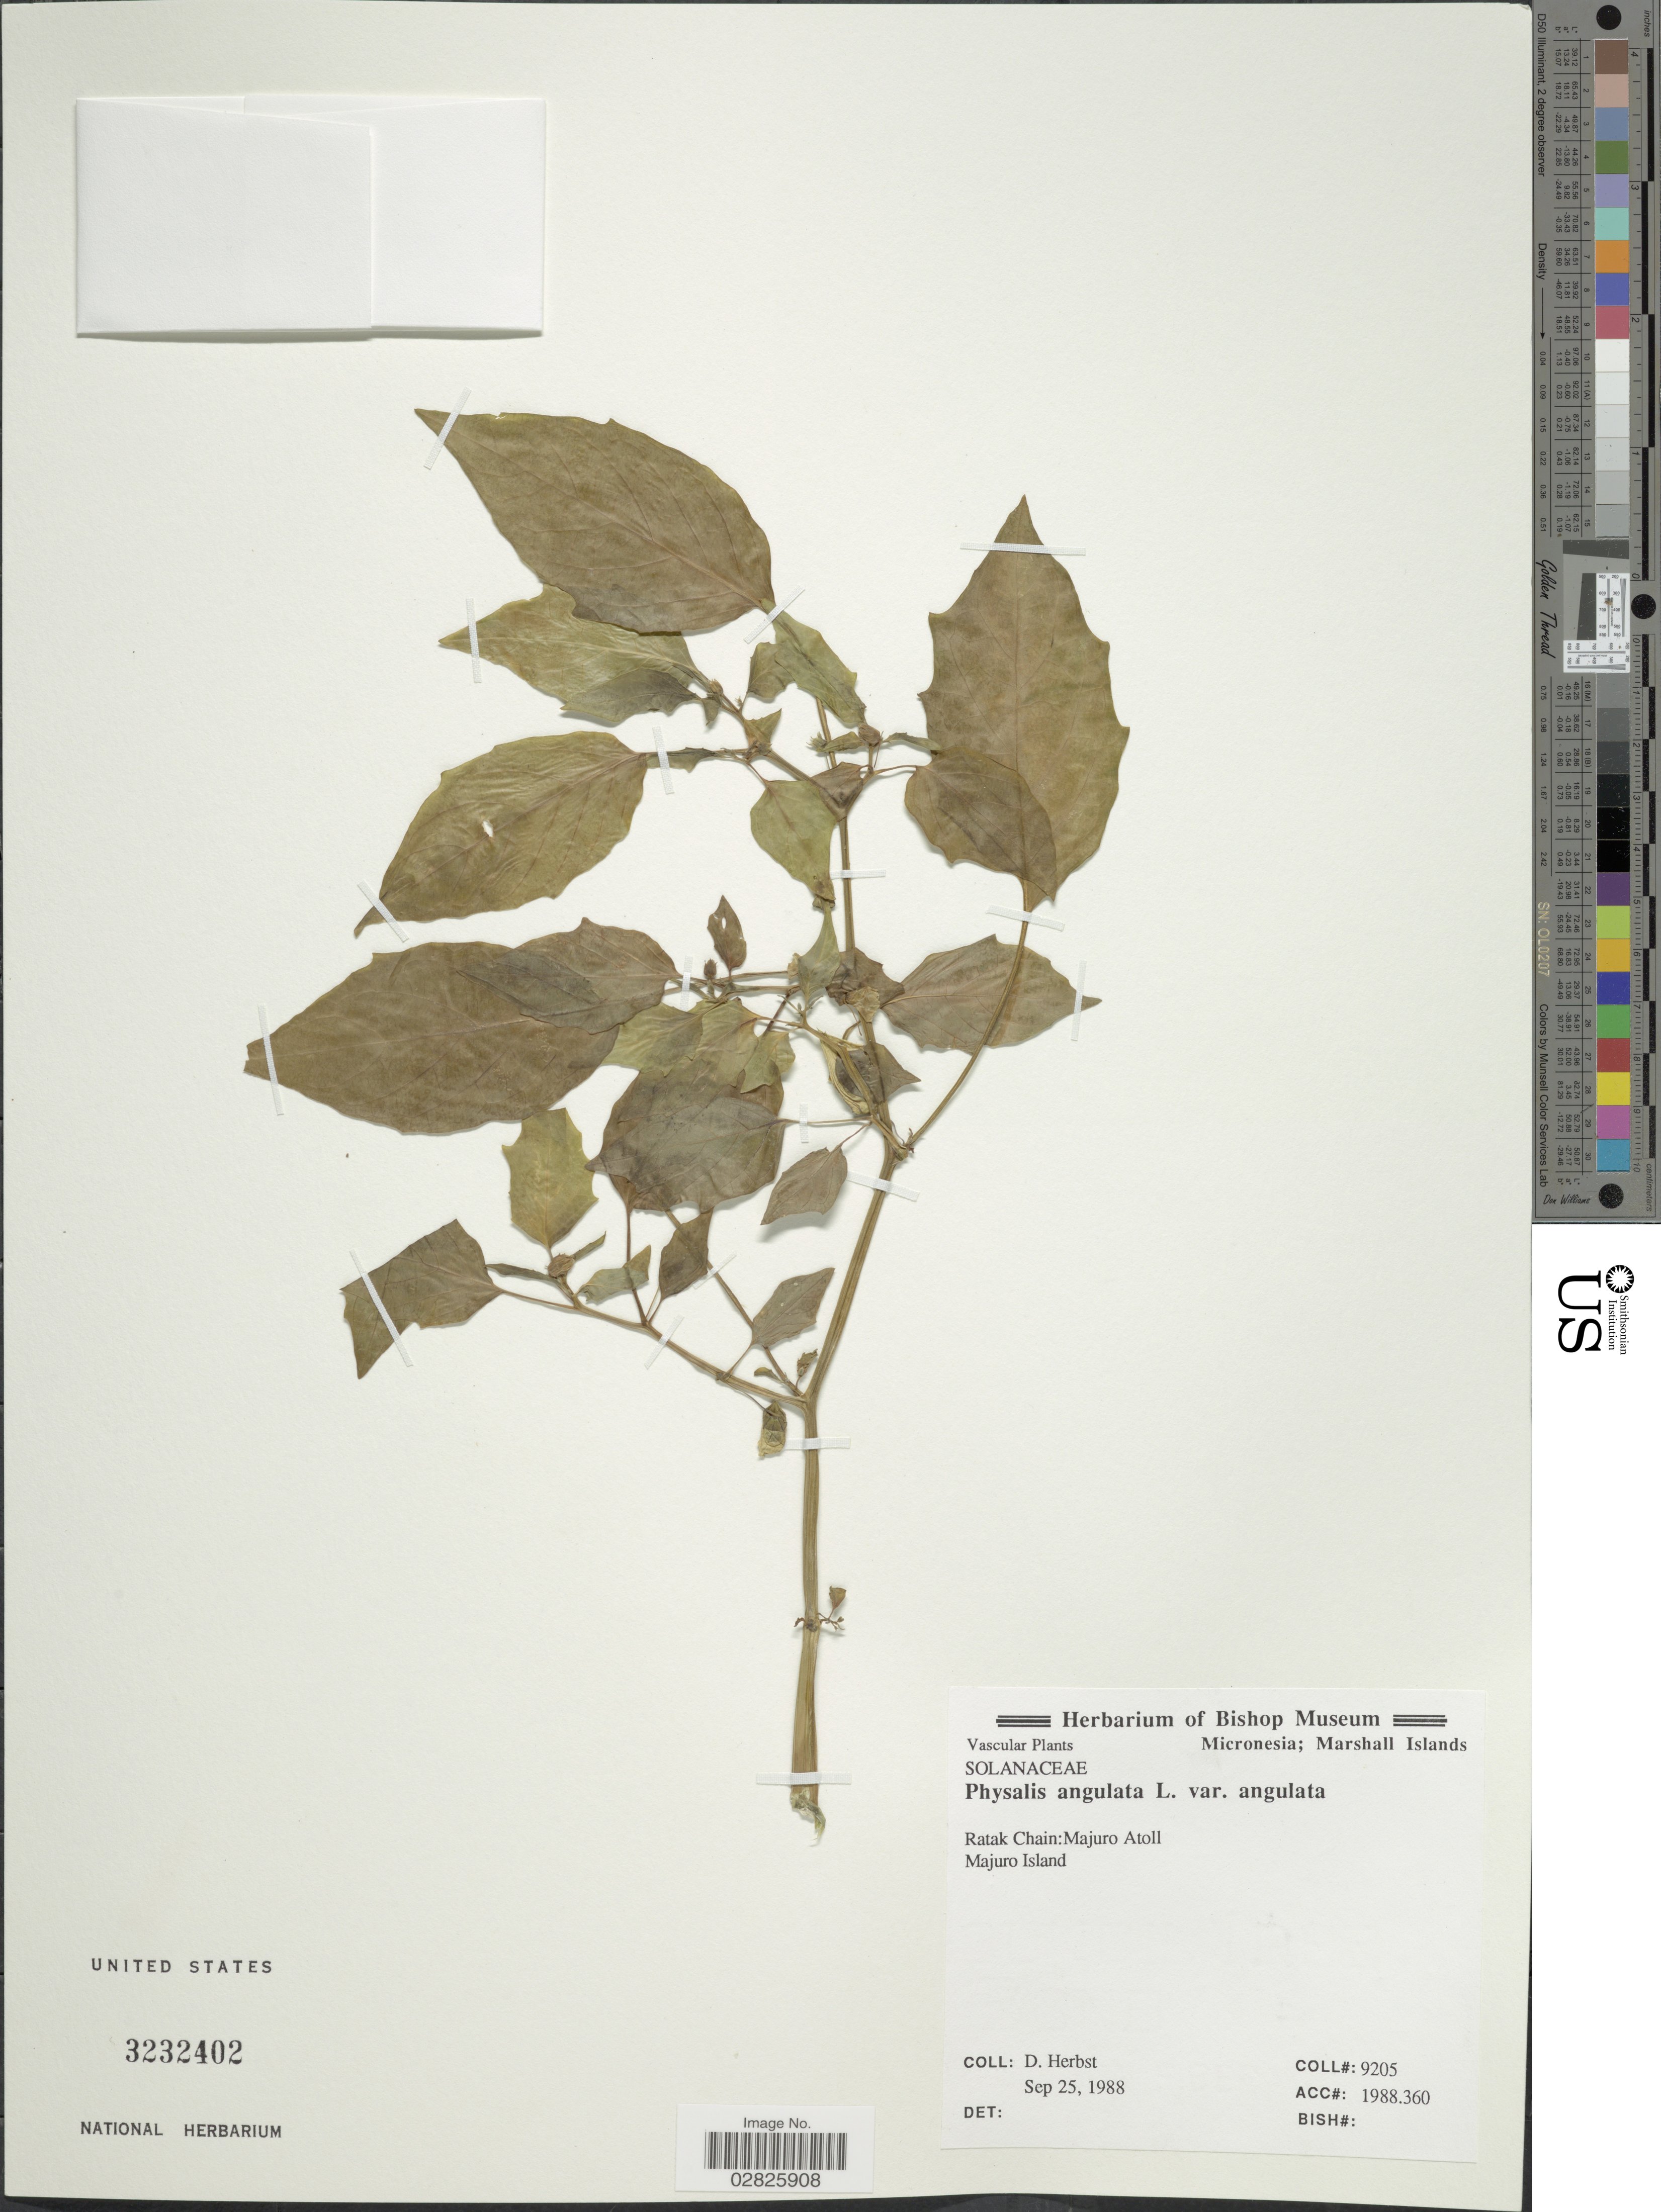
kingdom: Plantae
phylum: Tracheophyta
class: Magnoliopsida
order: Solanales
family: Solanaceae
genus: Physalis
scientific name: Physalis angulata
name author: L.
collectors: D. Herbst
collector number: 9205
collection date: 1988-09-25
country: Marshall Islands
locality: Micronesia. Ratak Chain: Majuro Atoll. Majuro Island.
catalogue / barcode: US 3232402